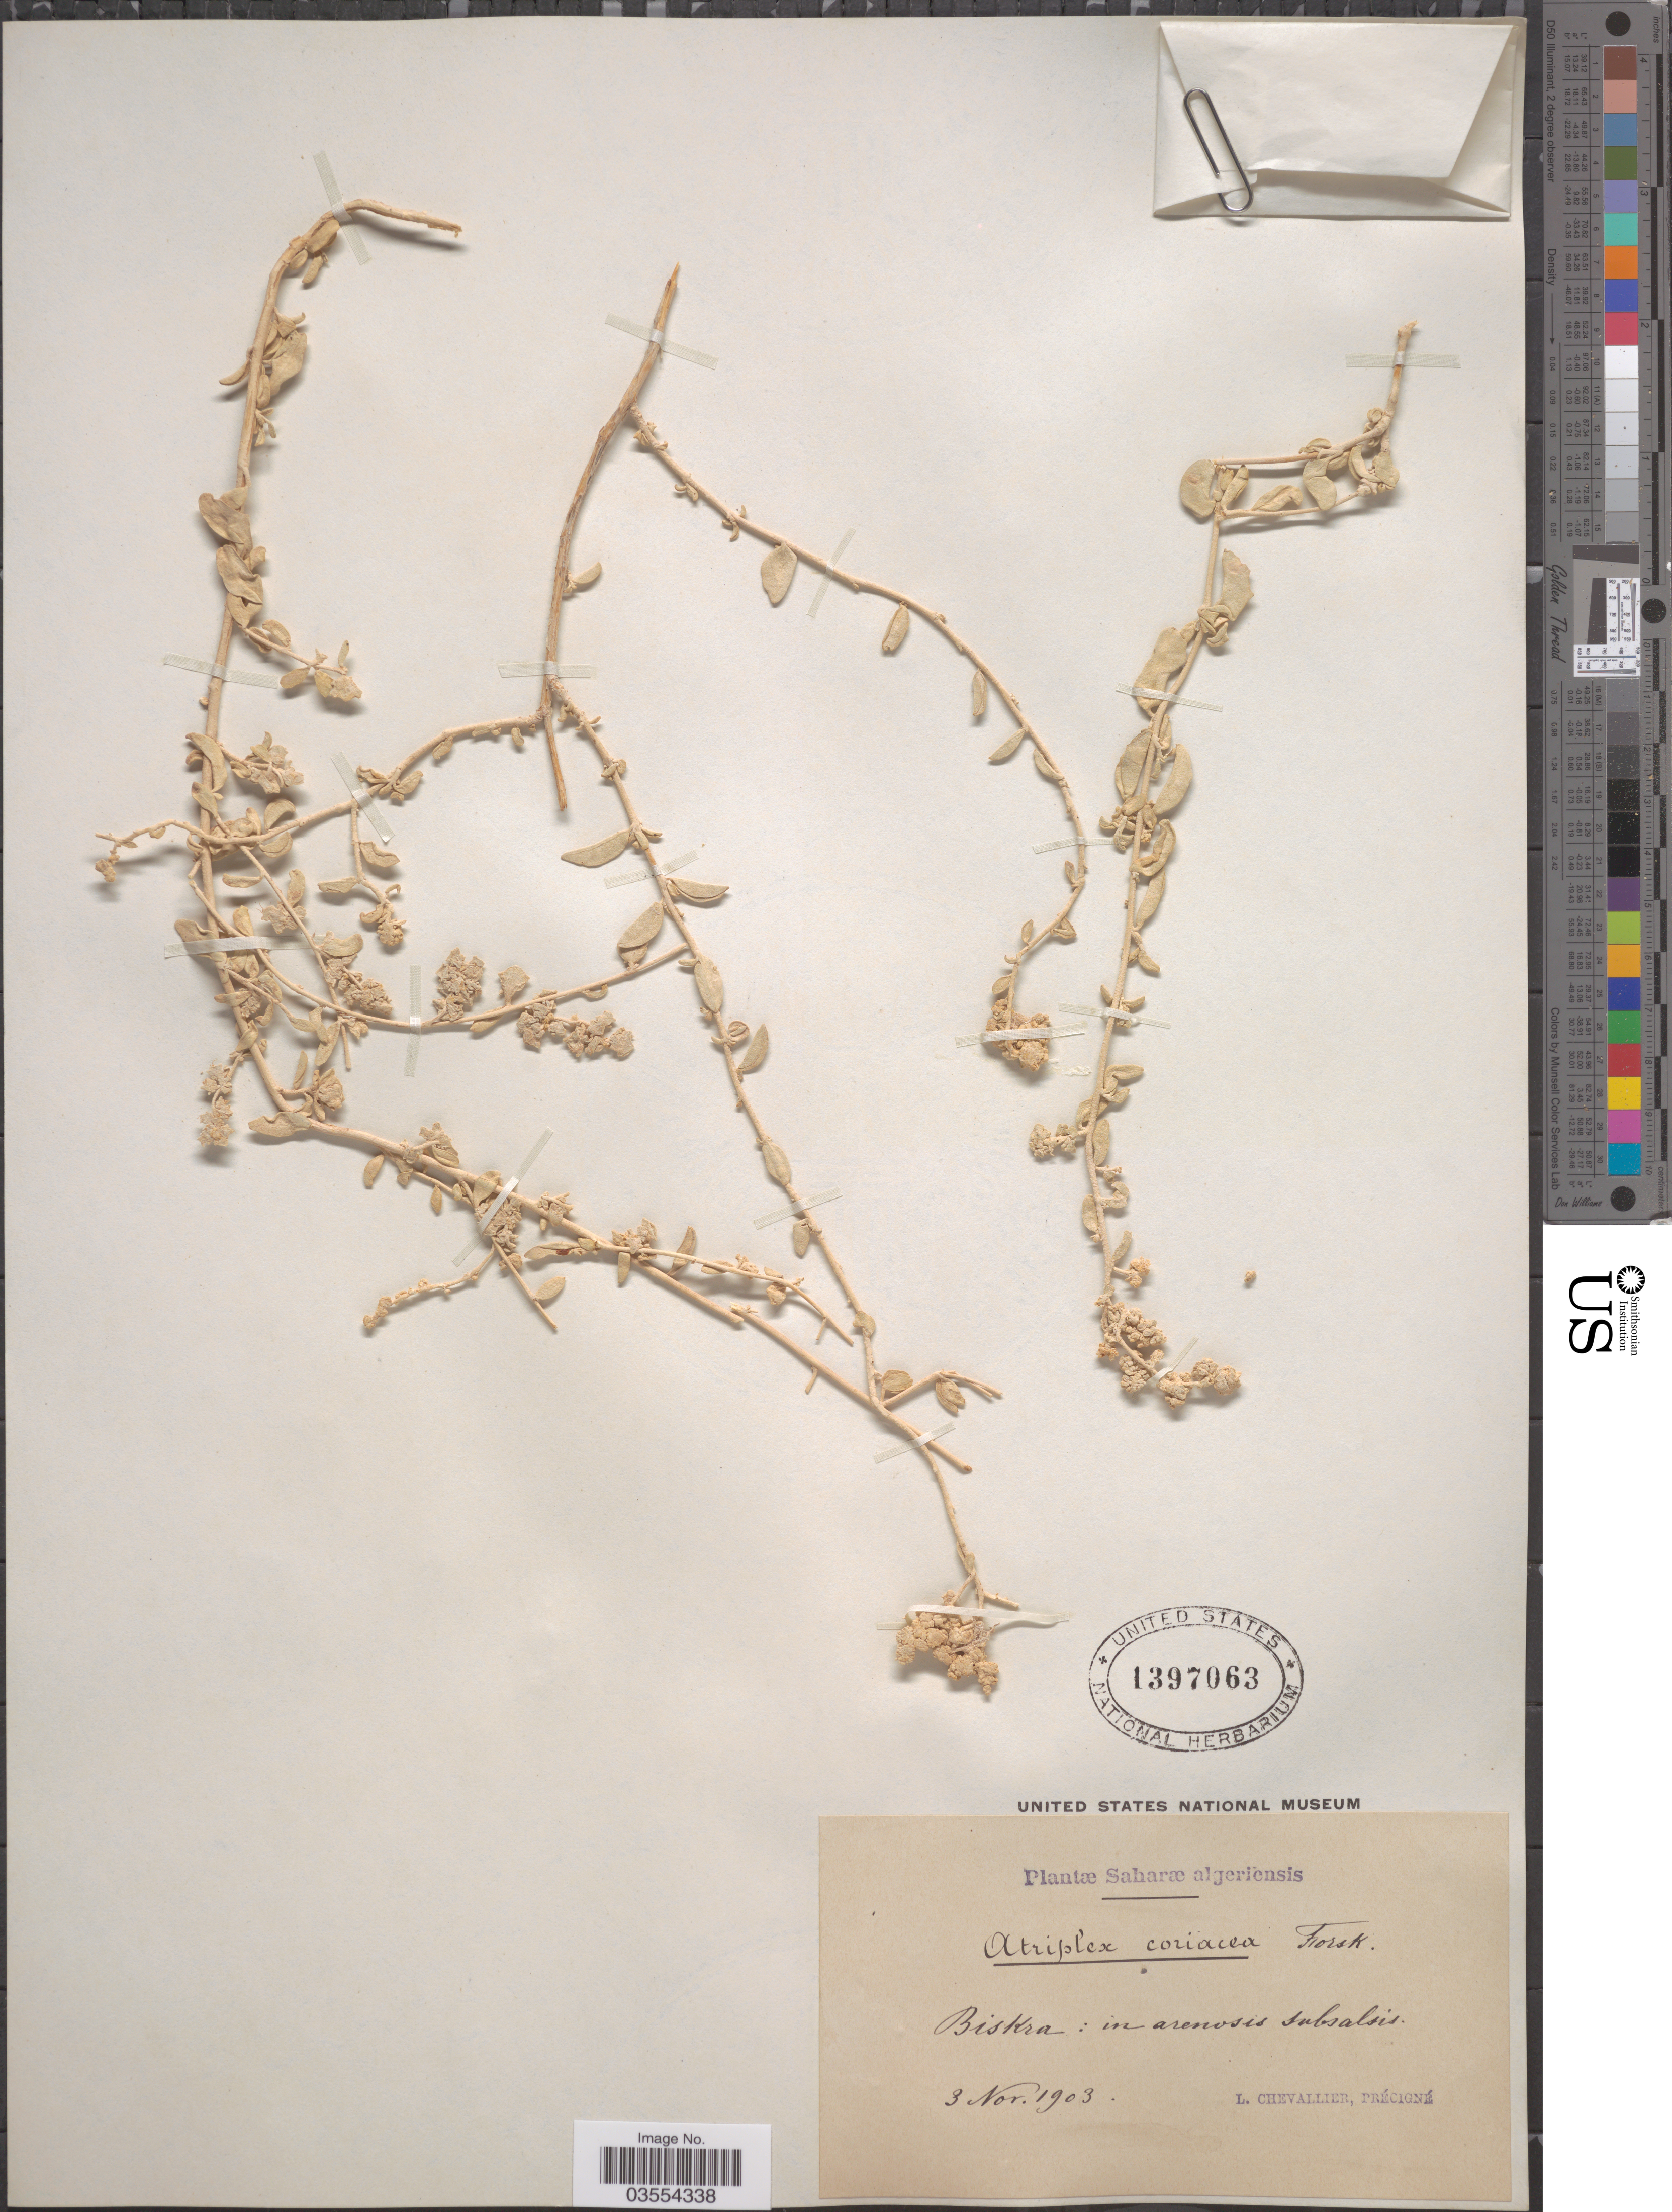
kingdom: Plantae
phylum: Tracheophyta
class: Magnoliopsida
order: Caryophyllales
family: Amaranthaceae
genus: Atriplex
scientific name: Atriplex coriacea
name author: Forssk.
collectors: L. Chevallier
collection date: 1903-11-03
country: Algeria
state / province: Biskra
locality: Saharæ algeriensis. Biskra: in arenosis subsalsis.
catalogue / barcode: US 1397063